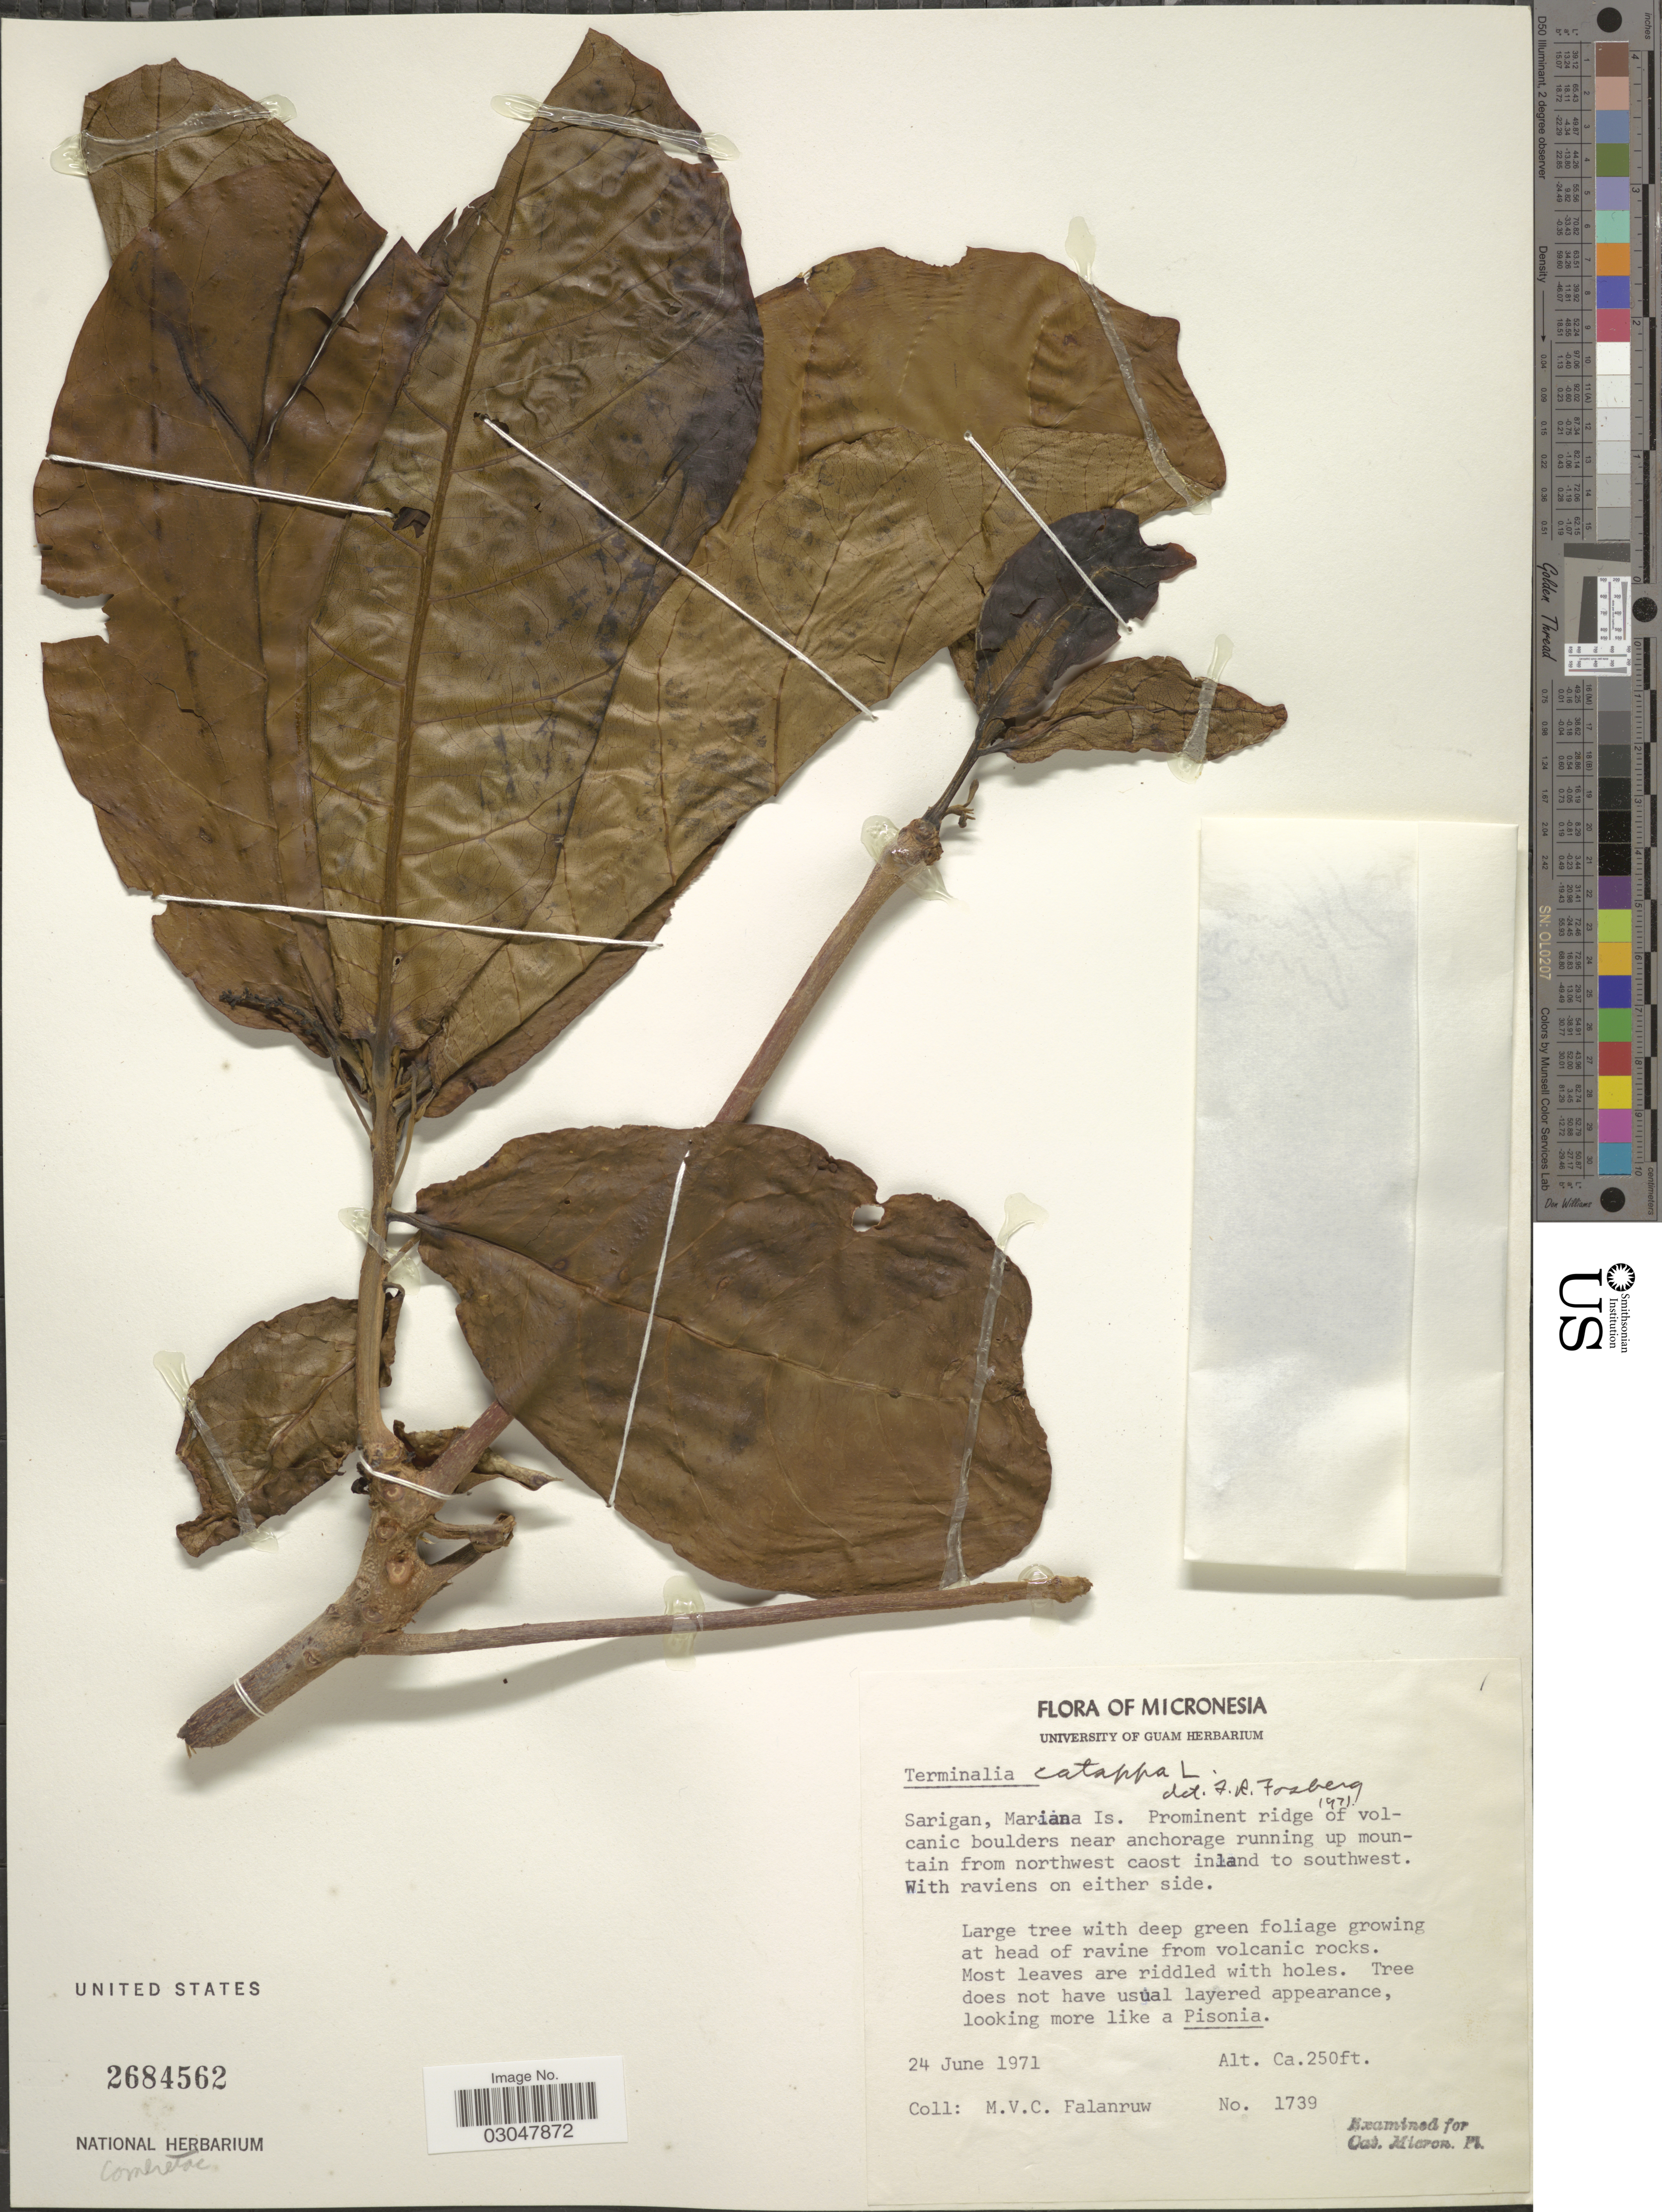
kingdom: Plantae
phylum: Tracheophyta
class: Magnoliopsida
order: Myrtales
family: Combretaceae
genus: Terminalia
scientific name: Terminalia catappa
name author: L.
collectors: M. V. Falanruw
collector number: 1739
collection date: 1971-06-24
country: Northern Mariana Islands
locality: Micronesia. Sarigan, Mariana Is.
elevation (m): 76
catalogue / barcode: US 2684562